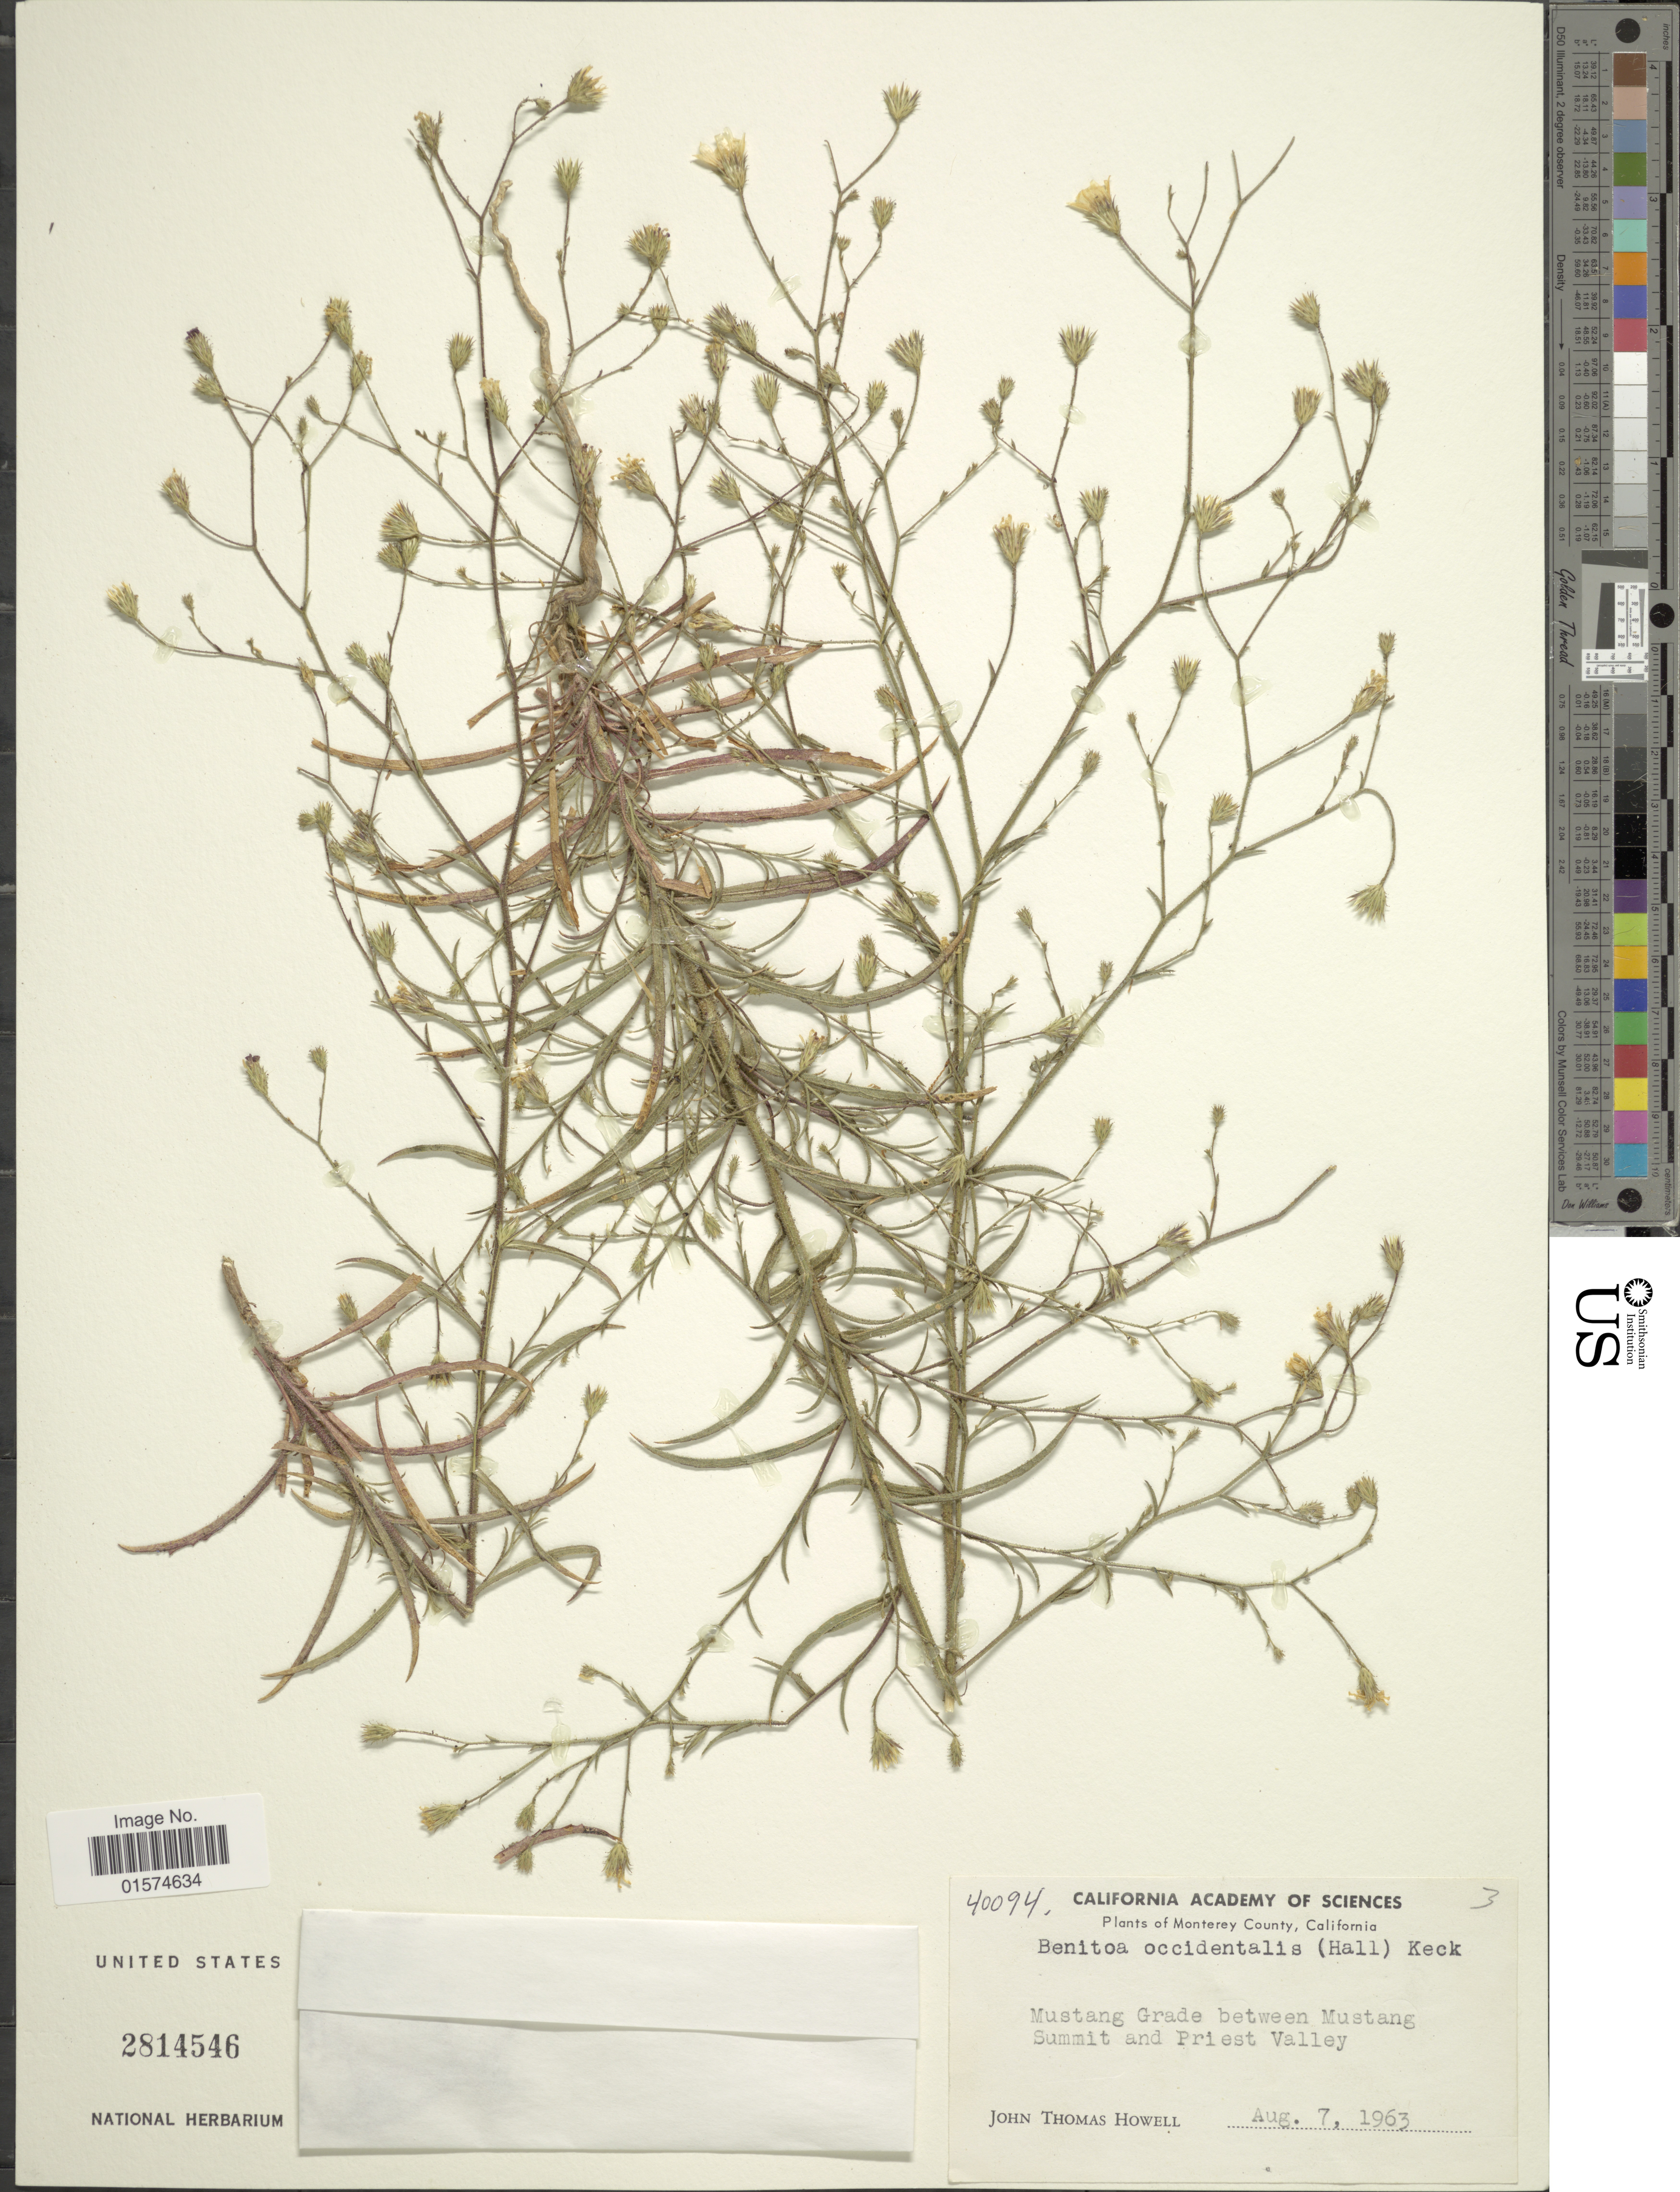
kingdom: Plantae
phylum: Tracheophyta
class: Magnoliopsida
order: Asterales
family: Asteraceae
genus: Benitoa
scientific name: Benitoa occidentalis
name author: (H.M. Hall) D.D. Keck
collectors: J. T. Howell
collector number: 40094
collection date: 1963-08-07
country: United States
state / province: California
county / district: Monterey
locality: Monterey County, Mustang Grade between Mustang Summit and Priest Valley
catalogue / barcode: US 2814546